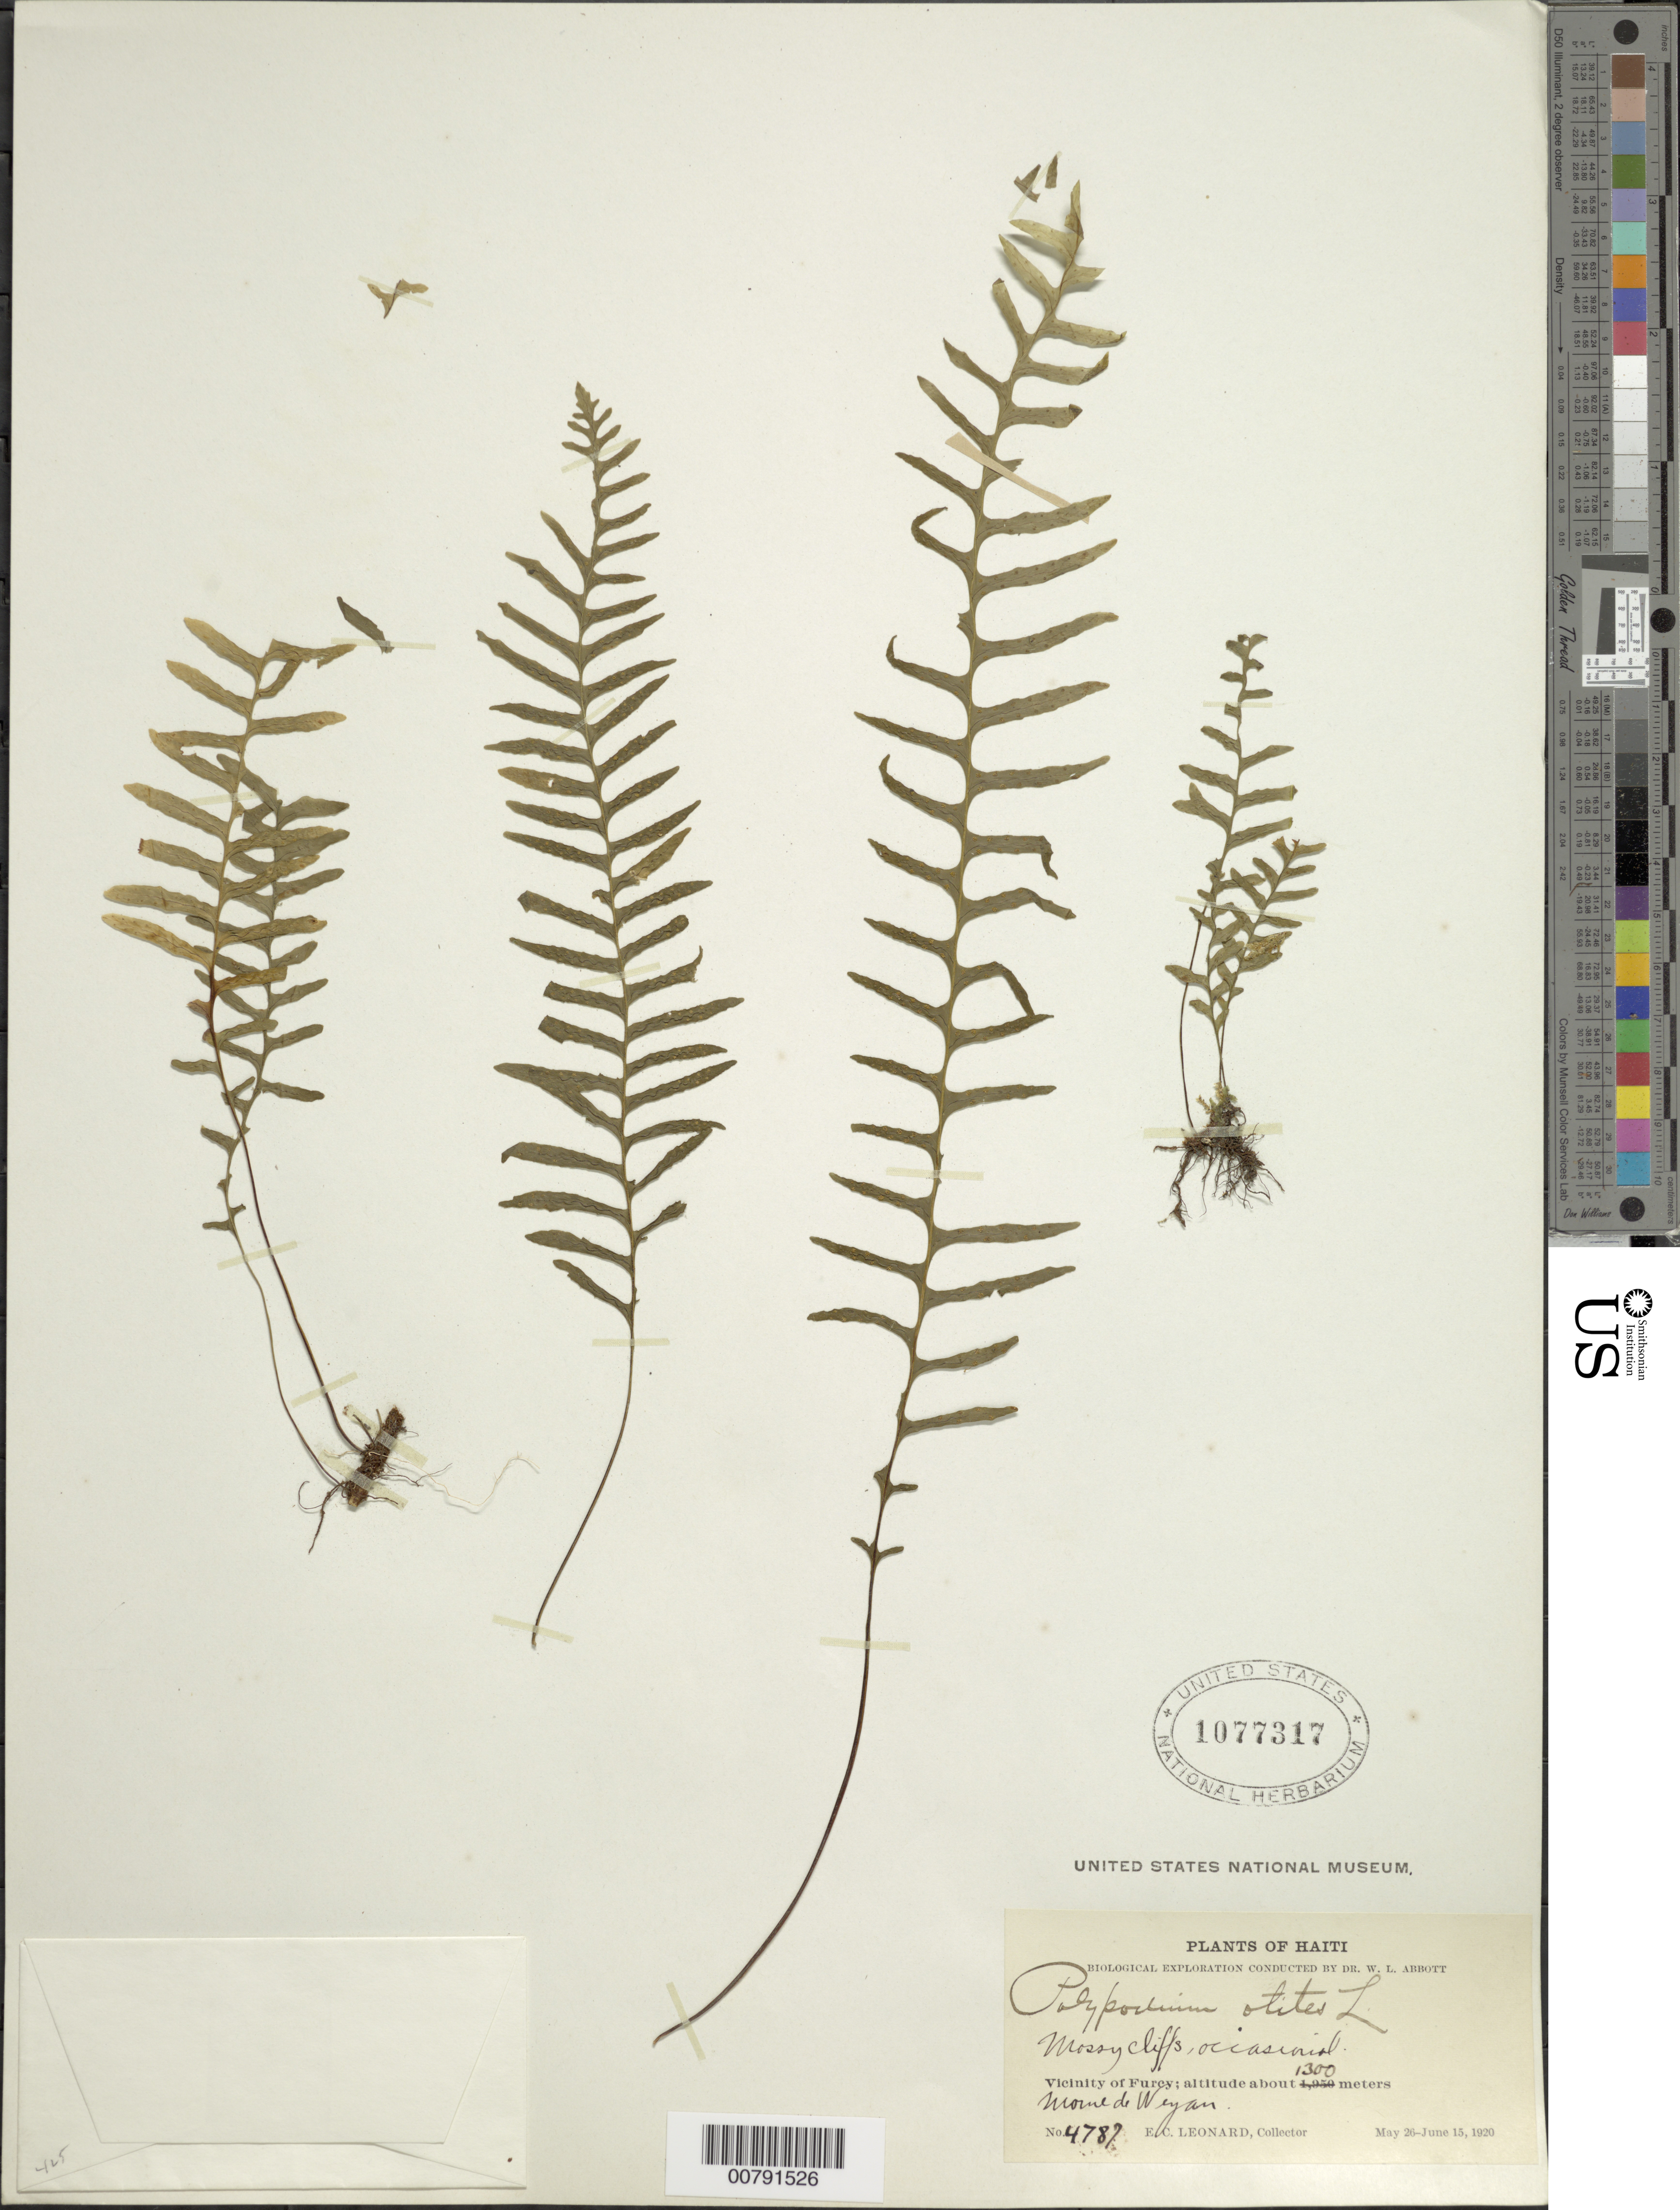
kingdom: Plantae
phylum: Tracheophyta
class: Polypodiopsida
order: Polypodiales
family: Polypodiaceae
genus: Polypodium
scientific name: Polypodium otites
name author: L.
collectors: E. C. Leonard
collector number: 4787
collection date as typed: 26 May 1920 15 Jun 1920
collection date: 1920-05-26/1920-06-15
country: Haiti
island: Hispaniola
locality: Furcy vicinity, Morne de Weyan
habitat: Mossy cliffs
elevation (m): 1300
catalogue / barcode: US 1077317